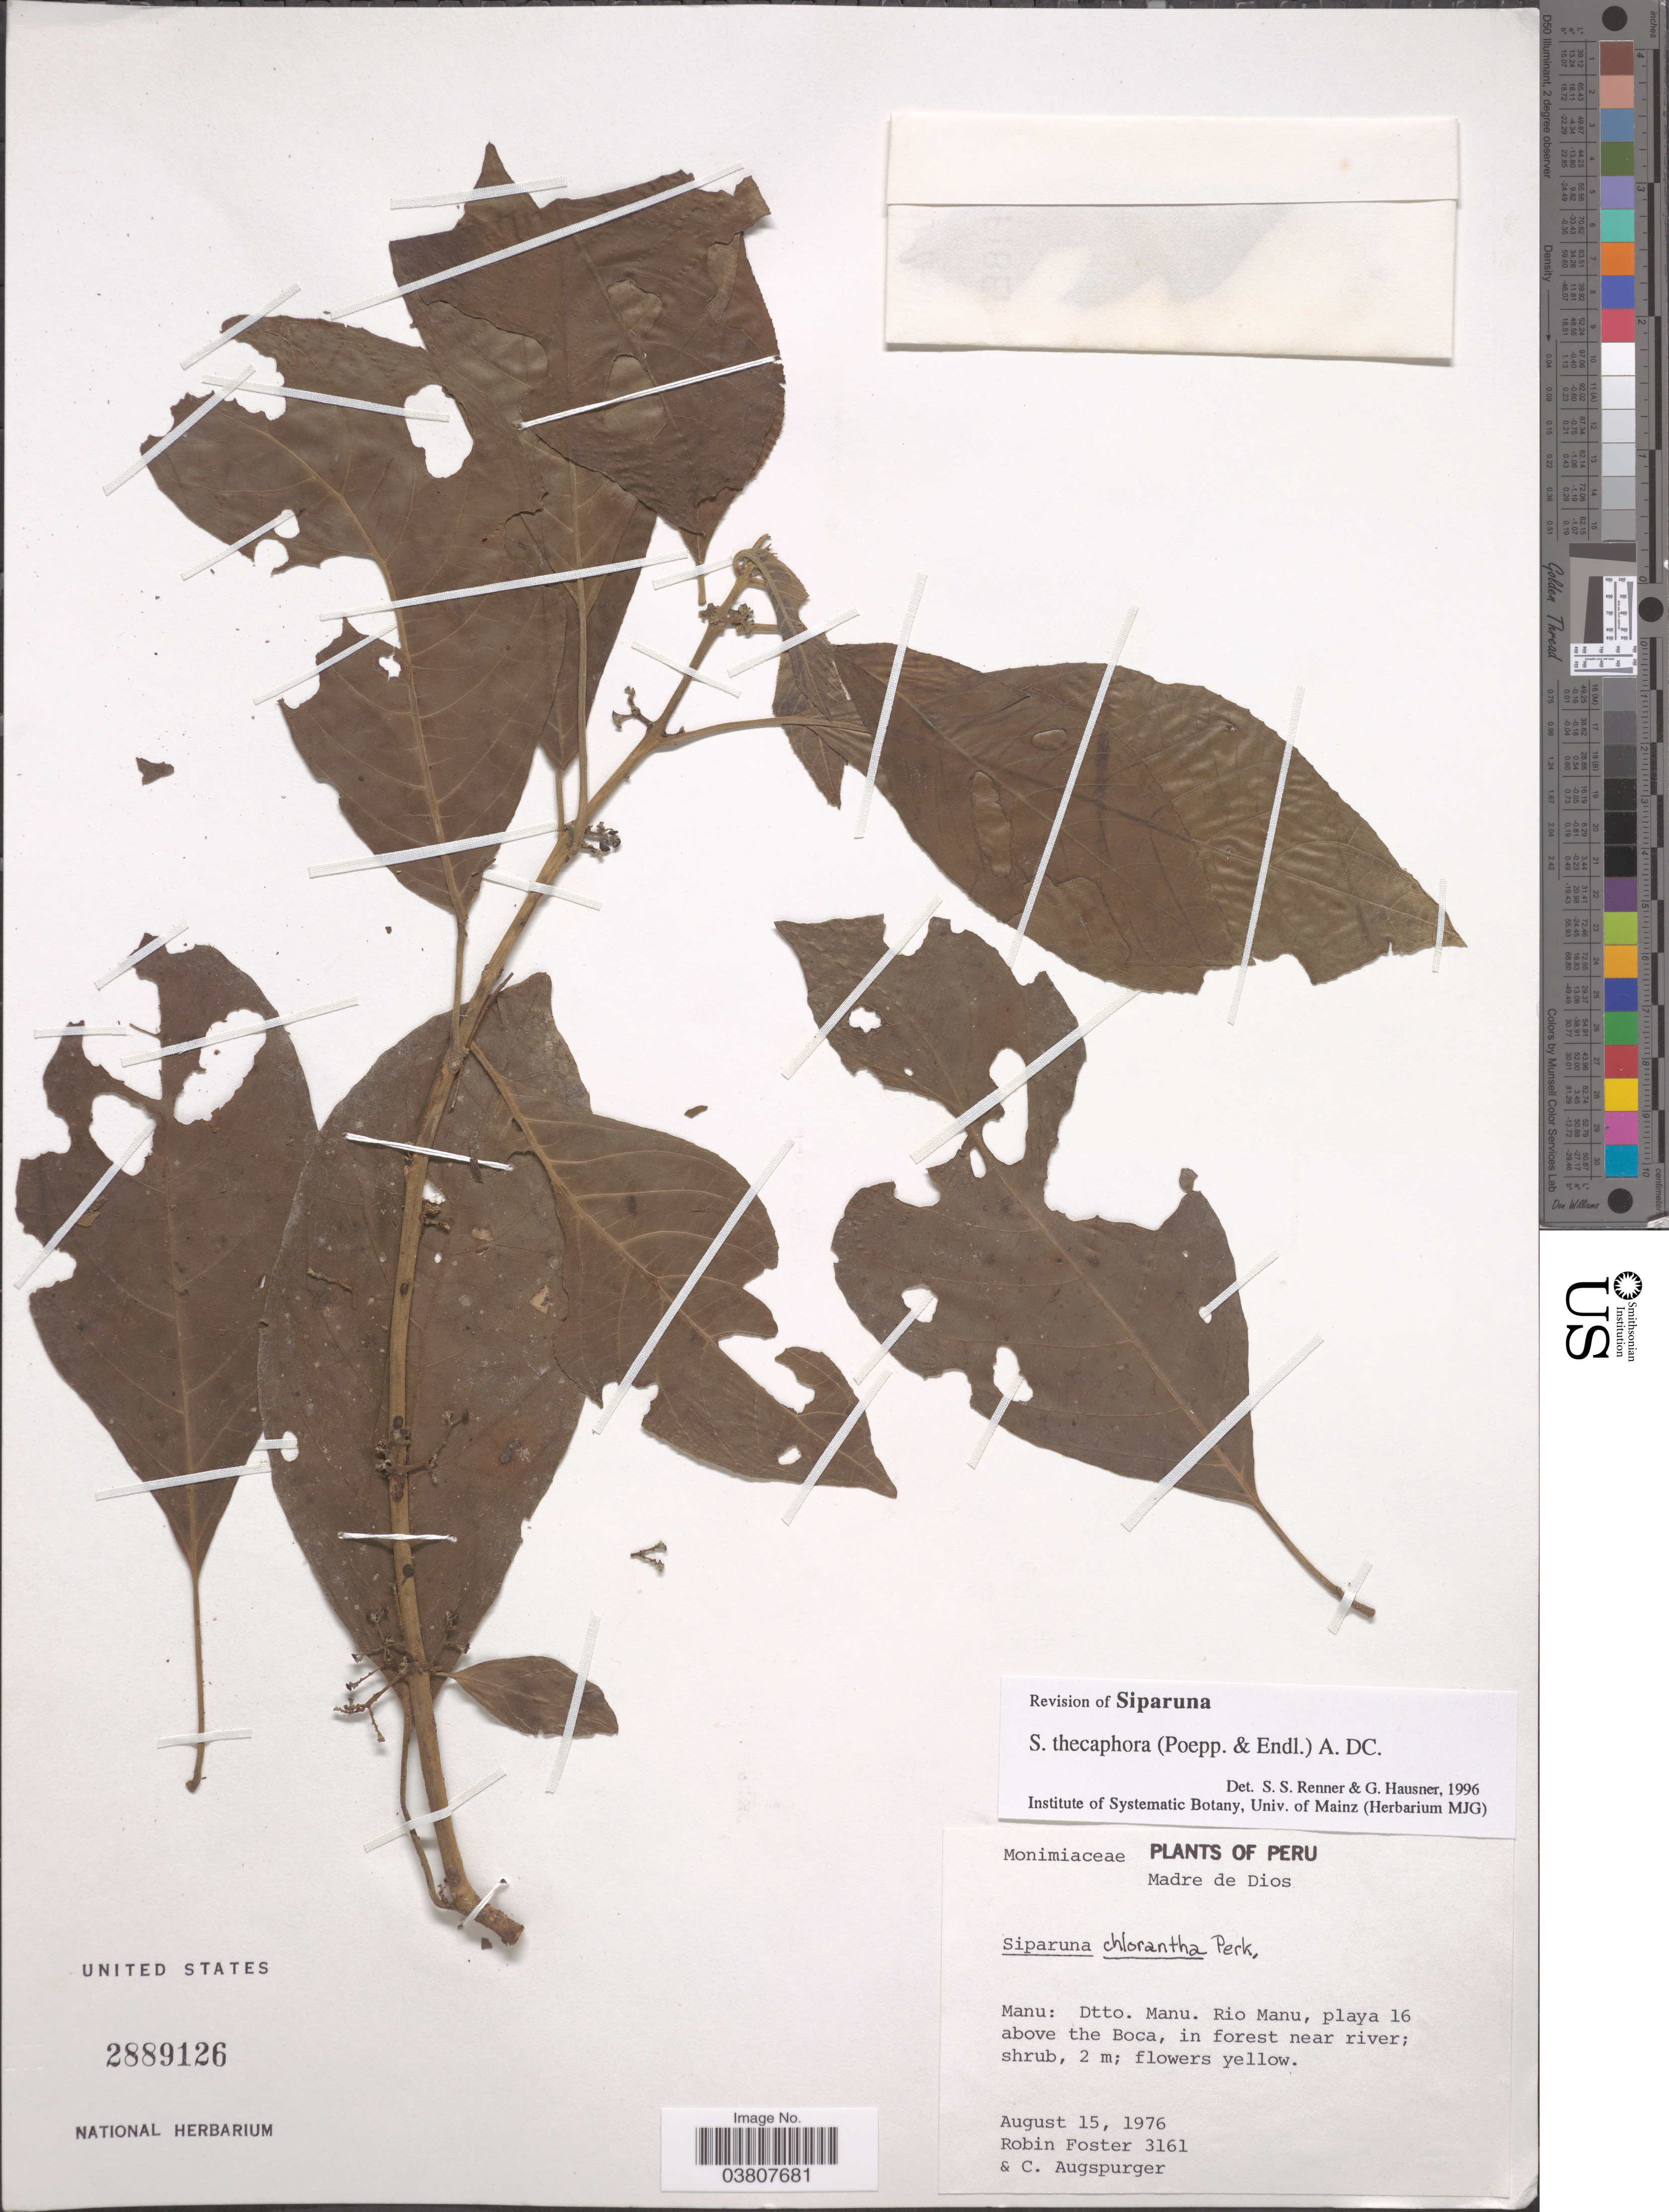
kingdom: Plantae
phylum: Tracheophyta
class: Magnoliopsida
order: Laurales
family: Siparunaceae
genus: Siparuna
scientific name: Siparuna thecaphora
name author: (Poepp. & Endl.) A. DC.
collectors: R. B. Foster & C. Augspurger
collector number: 3161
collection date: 1976-08-15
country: Peru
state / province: Madre de Dios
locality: Manu: Dtto. Manu. Rio Manu, playa 16 above the Boca, in forest near river.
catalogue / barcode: US 2889126